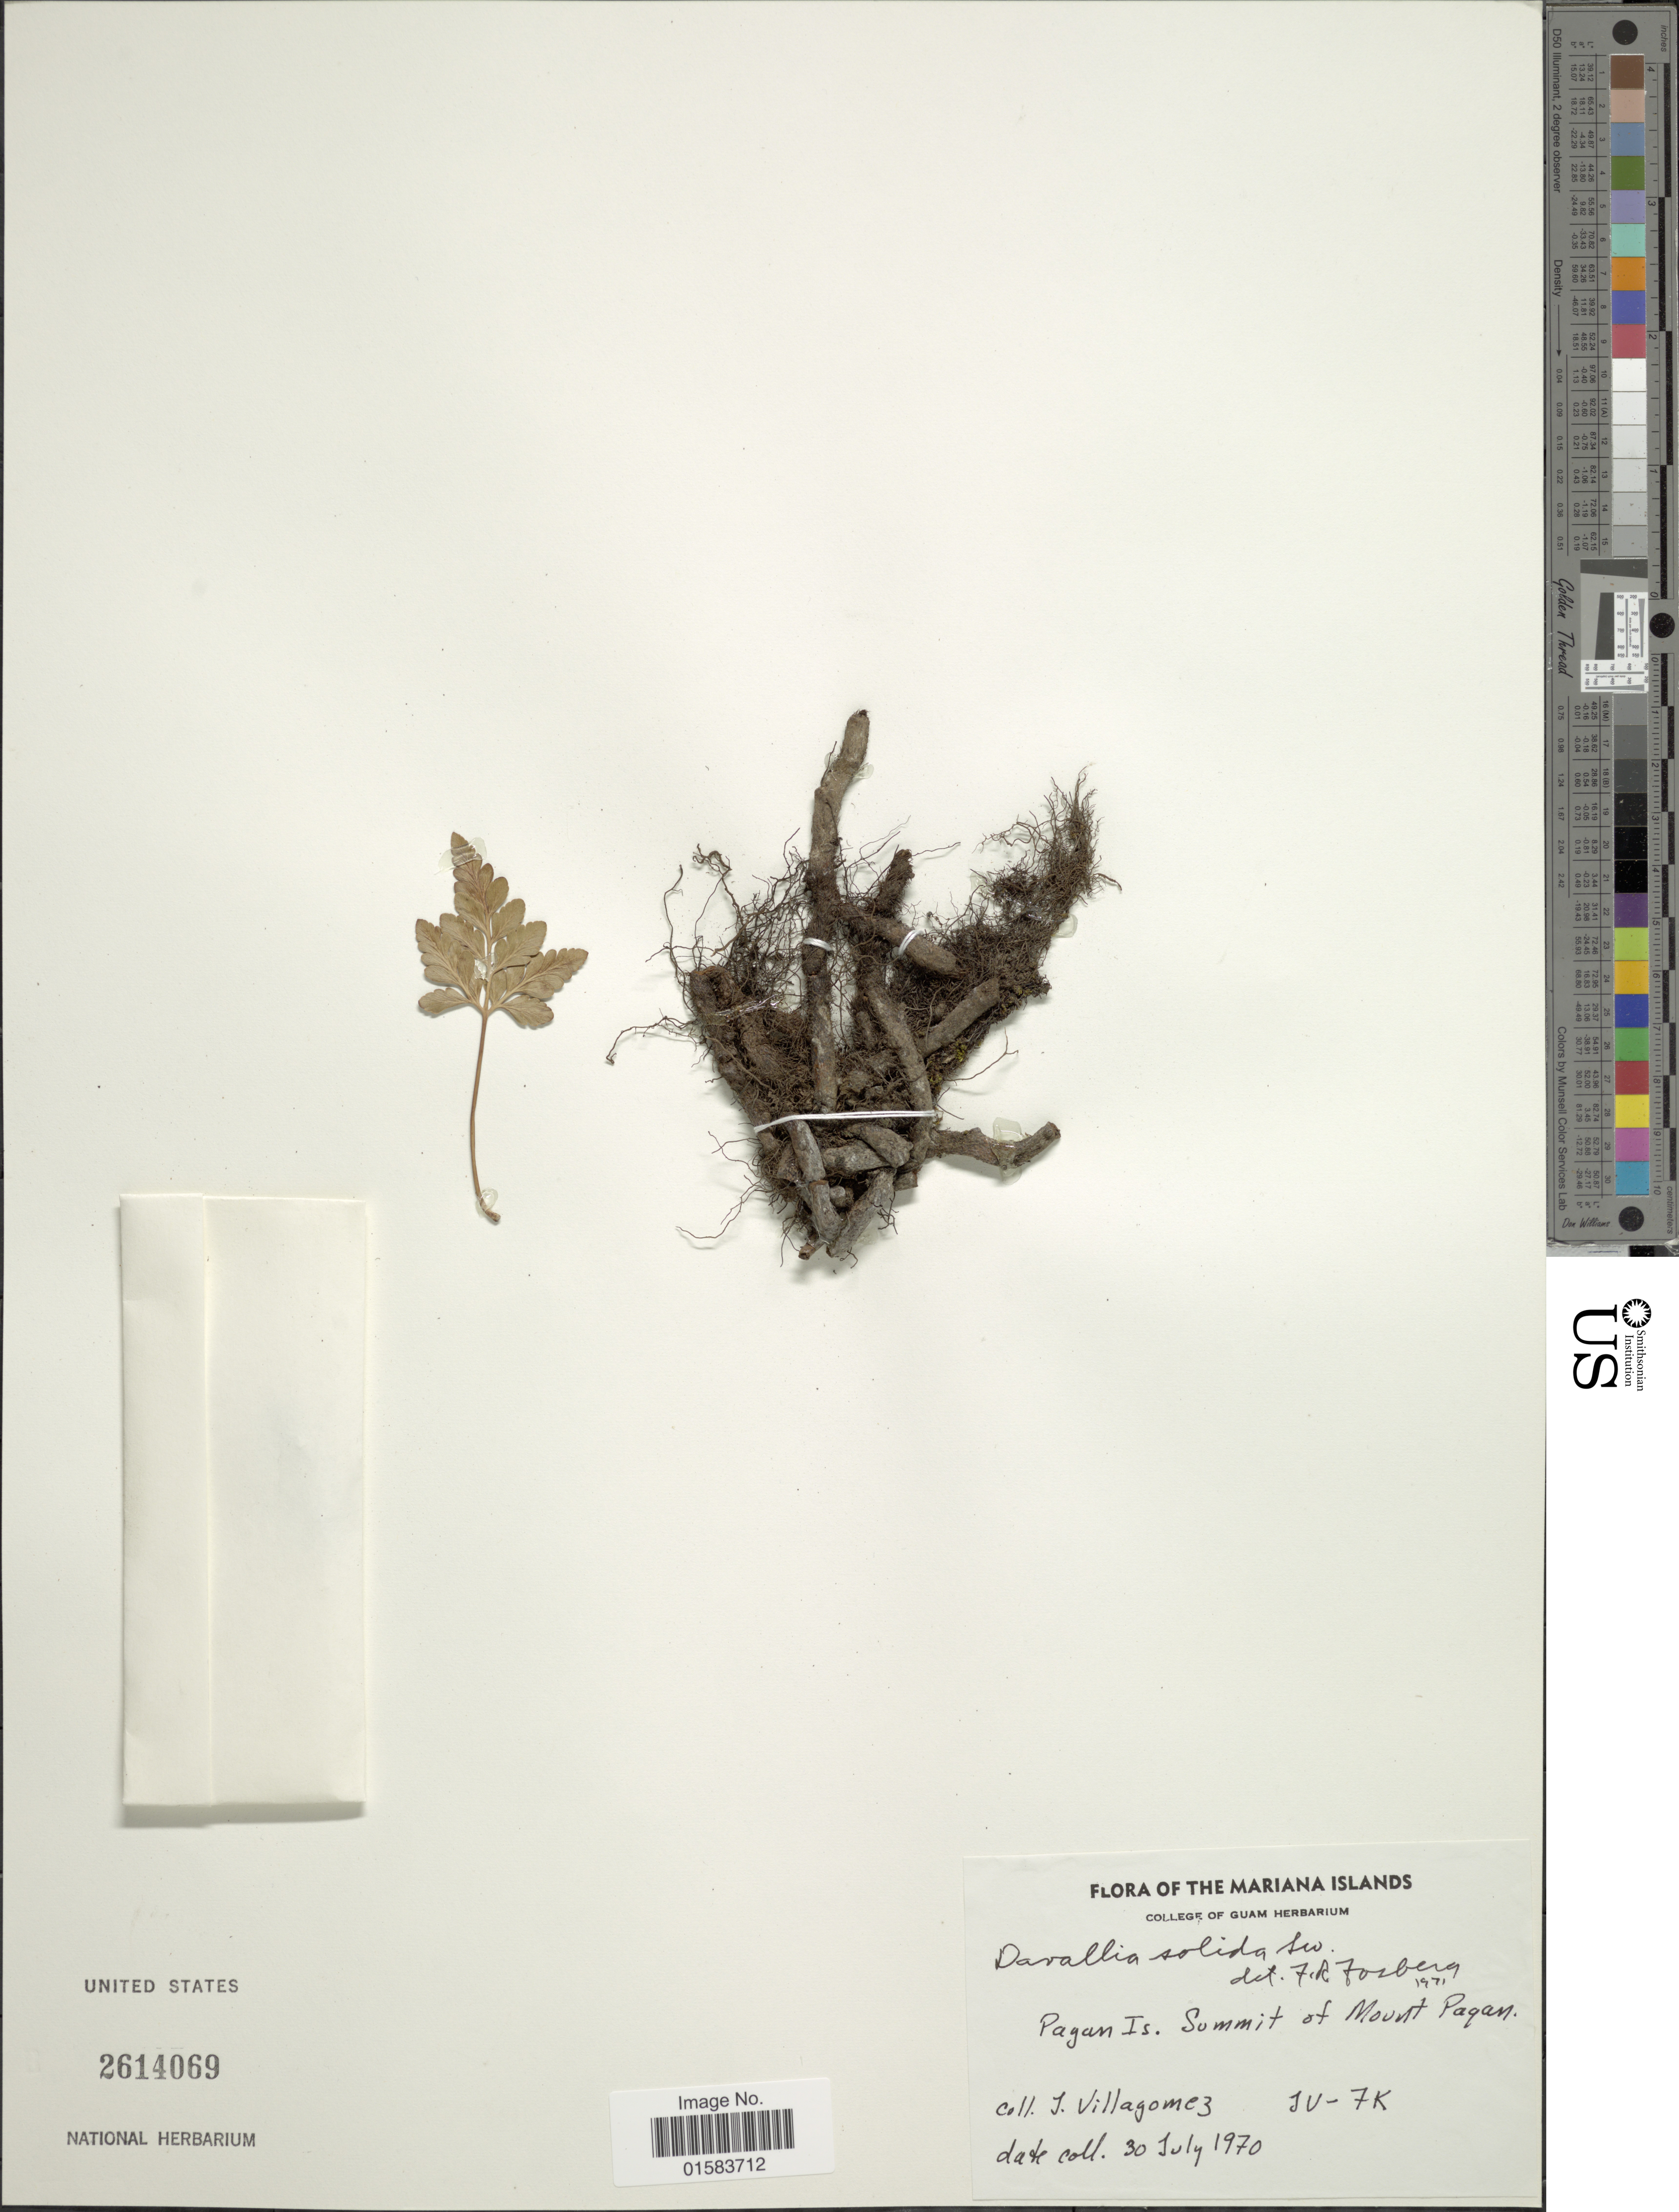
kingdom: Plantae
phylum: Tracheophyta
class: Polypodiopsida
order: Polypodiales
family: Davalliaceae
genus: Davallia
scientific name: Davallia solida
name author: (G. Forst.) Sw.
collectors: J. Villagomes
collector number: JV-7K*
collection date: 1970-07-30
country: Northern Mariana Islands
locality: The Mariana Islands, Pagan Is. Summit of Mount Pagan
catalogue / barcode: US 2614069